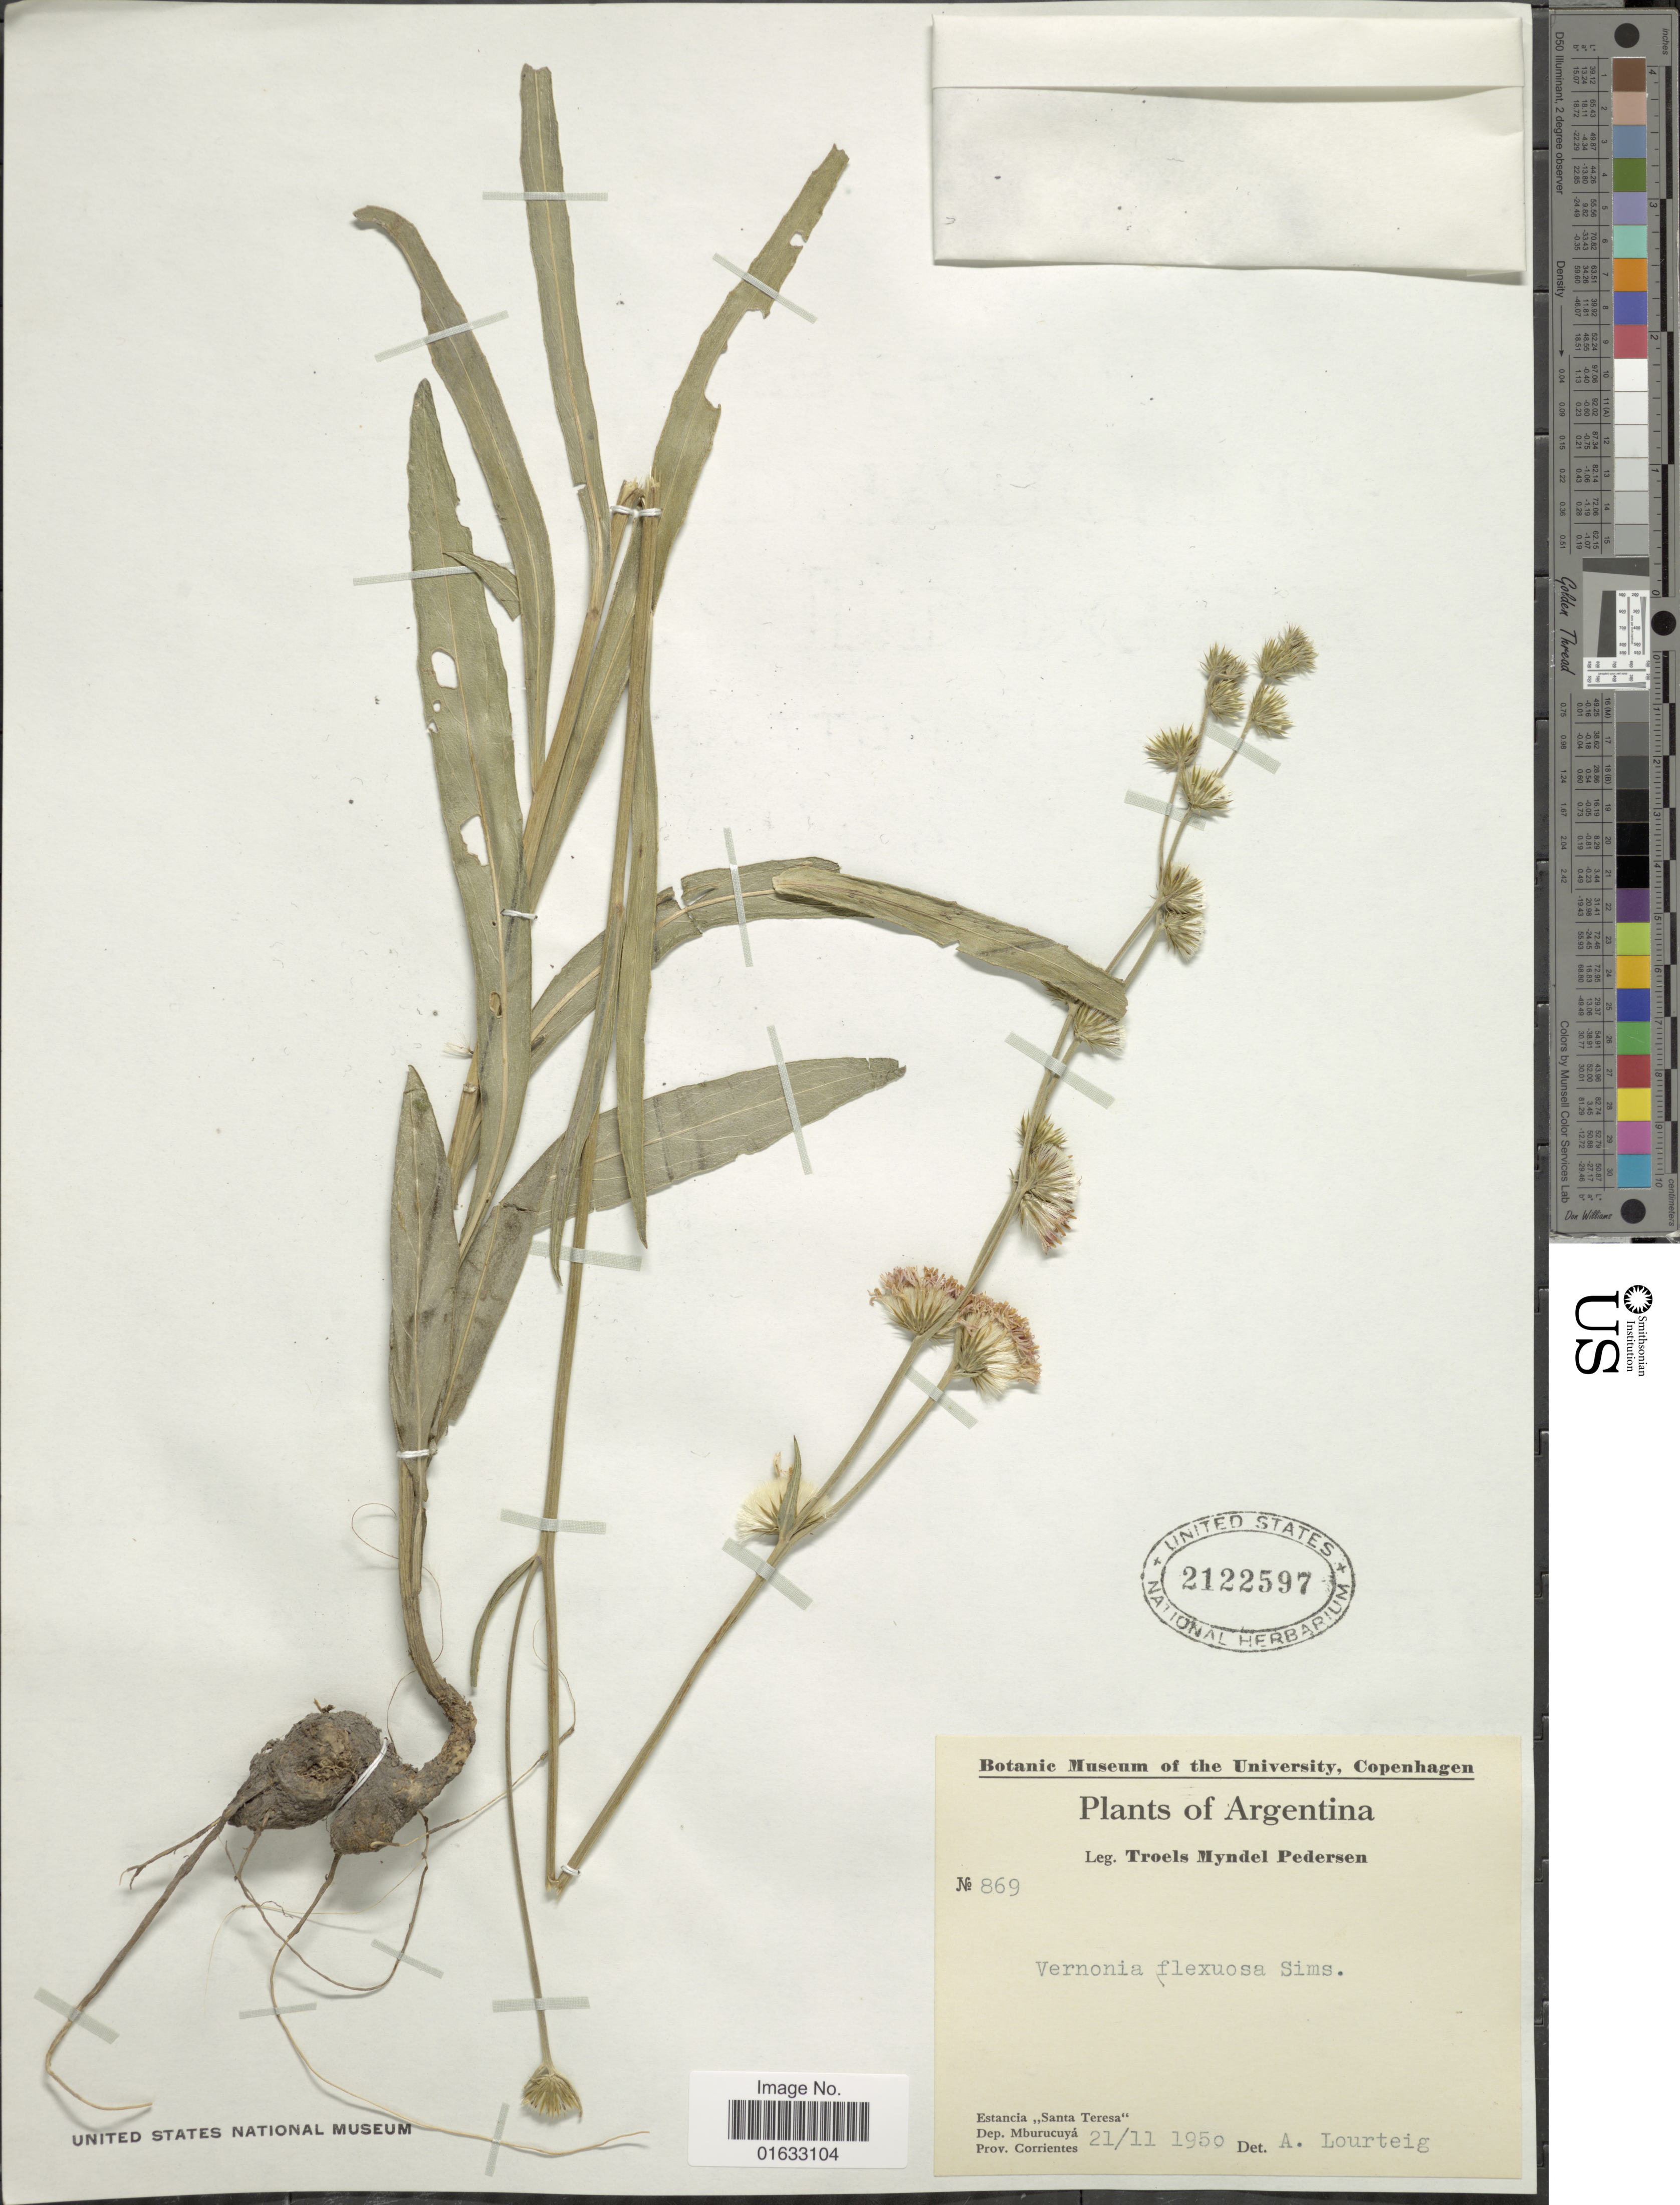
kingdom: Plantae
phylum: Tracheophyta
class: Magnoliopsida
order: Asterales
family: Asteraceae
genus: Chrysolaena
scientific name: Chrysolaena flexuosa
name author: (Sims) H. Rob.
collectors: T. Pederson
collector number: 869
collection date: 1958-11-21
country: Argentina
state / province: Corrientes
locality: Argentina, Estancia "Santa Teresa", Dep. Mburucuyá, Prov, Corrientes.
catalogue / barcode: US 2122597